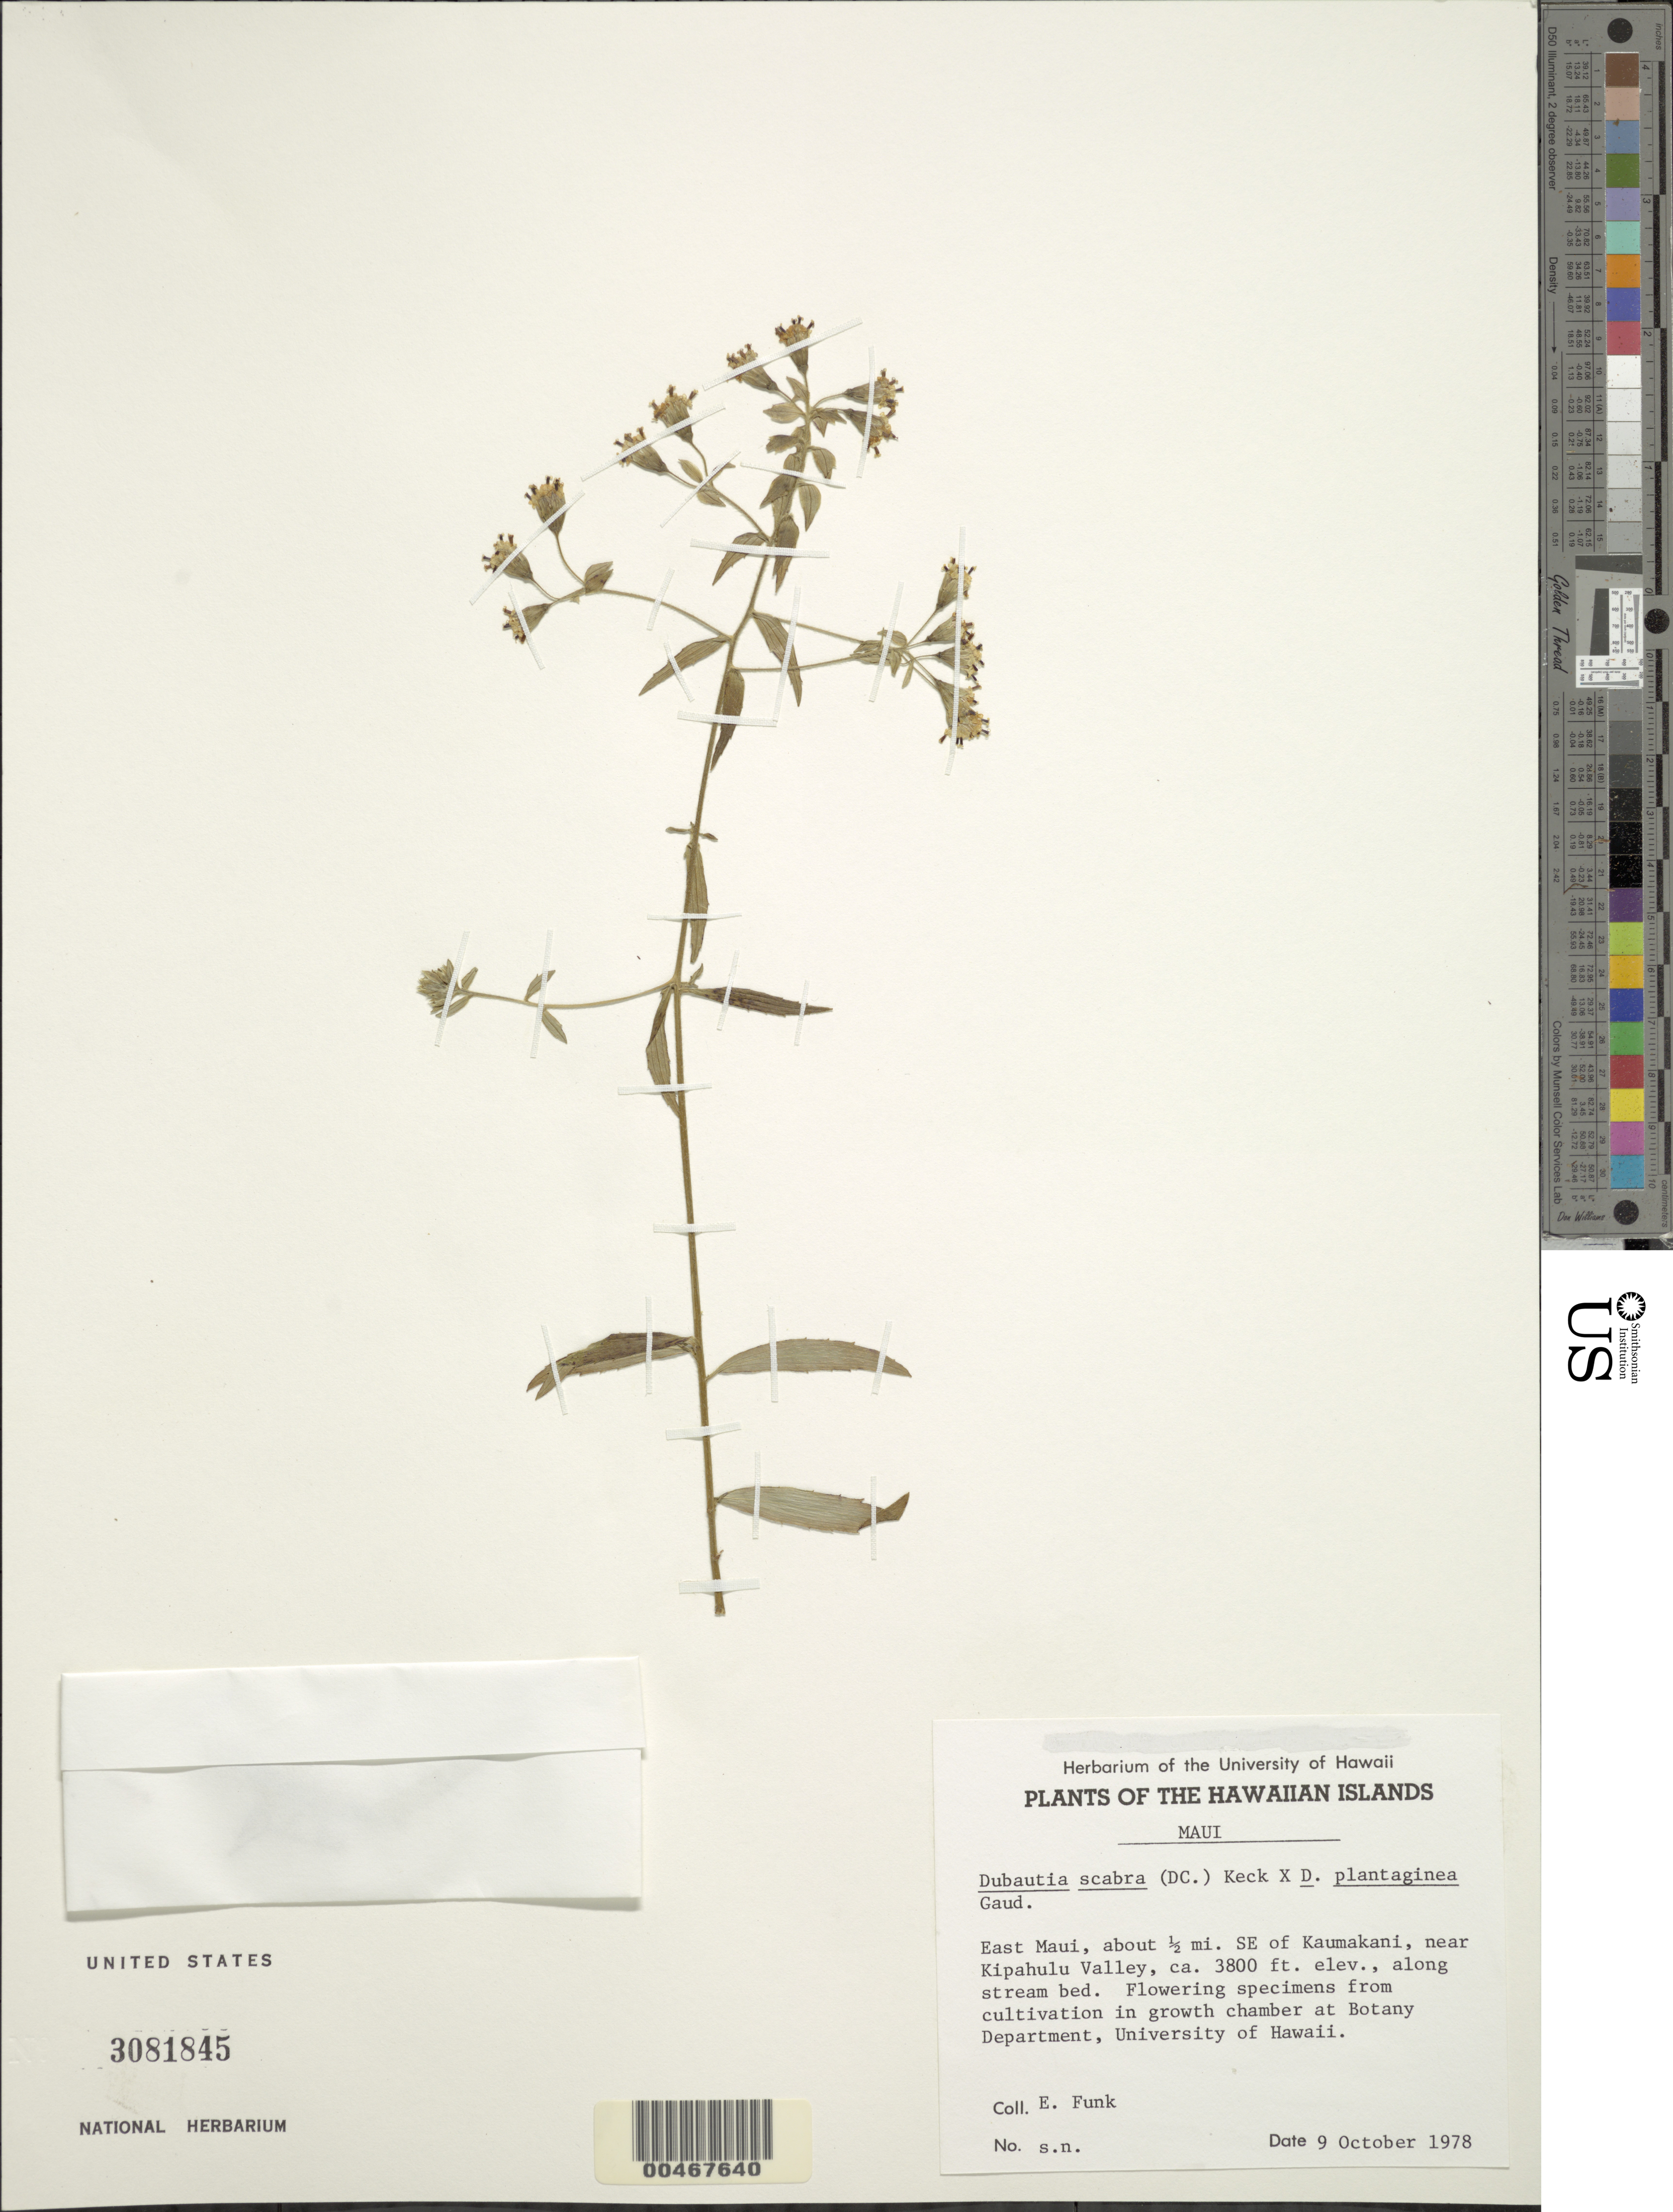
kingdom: Plantae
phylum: Tracheophyta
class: Magnoliopsida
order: Asterales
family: Asteraceae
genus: Dubautia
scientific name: Dubautia plantaginea subsp. plantaginea x D. scabra (DC.) D.D. Keck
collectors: E. Funk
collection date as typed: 9 Oct 1978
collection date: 1978-10-09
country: United States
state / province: Hawaii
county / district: Maui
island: Maui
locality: E Maui, about 0.5 mi SE of Kaumakani, near Kipahulu Valley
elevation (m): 1158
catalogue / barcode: US 3081845